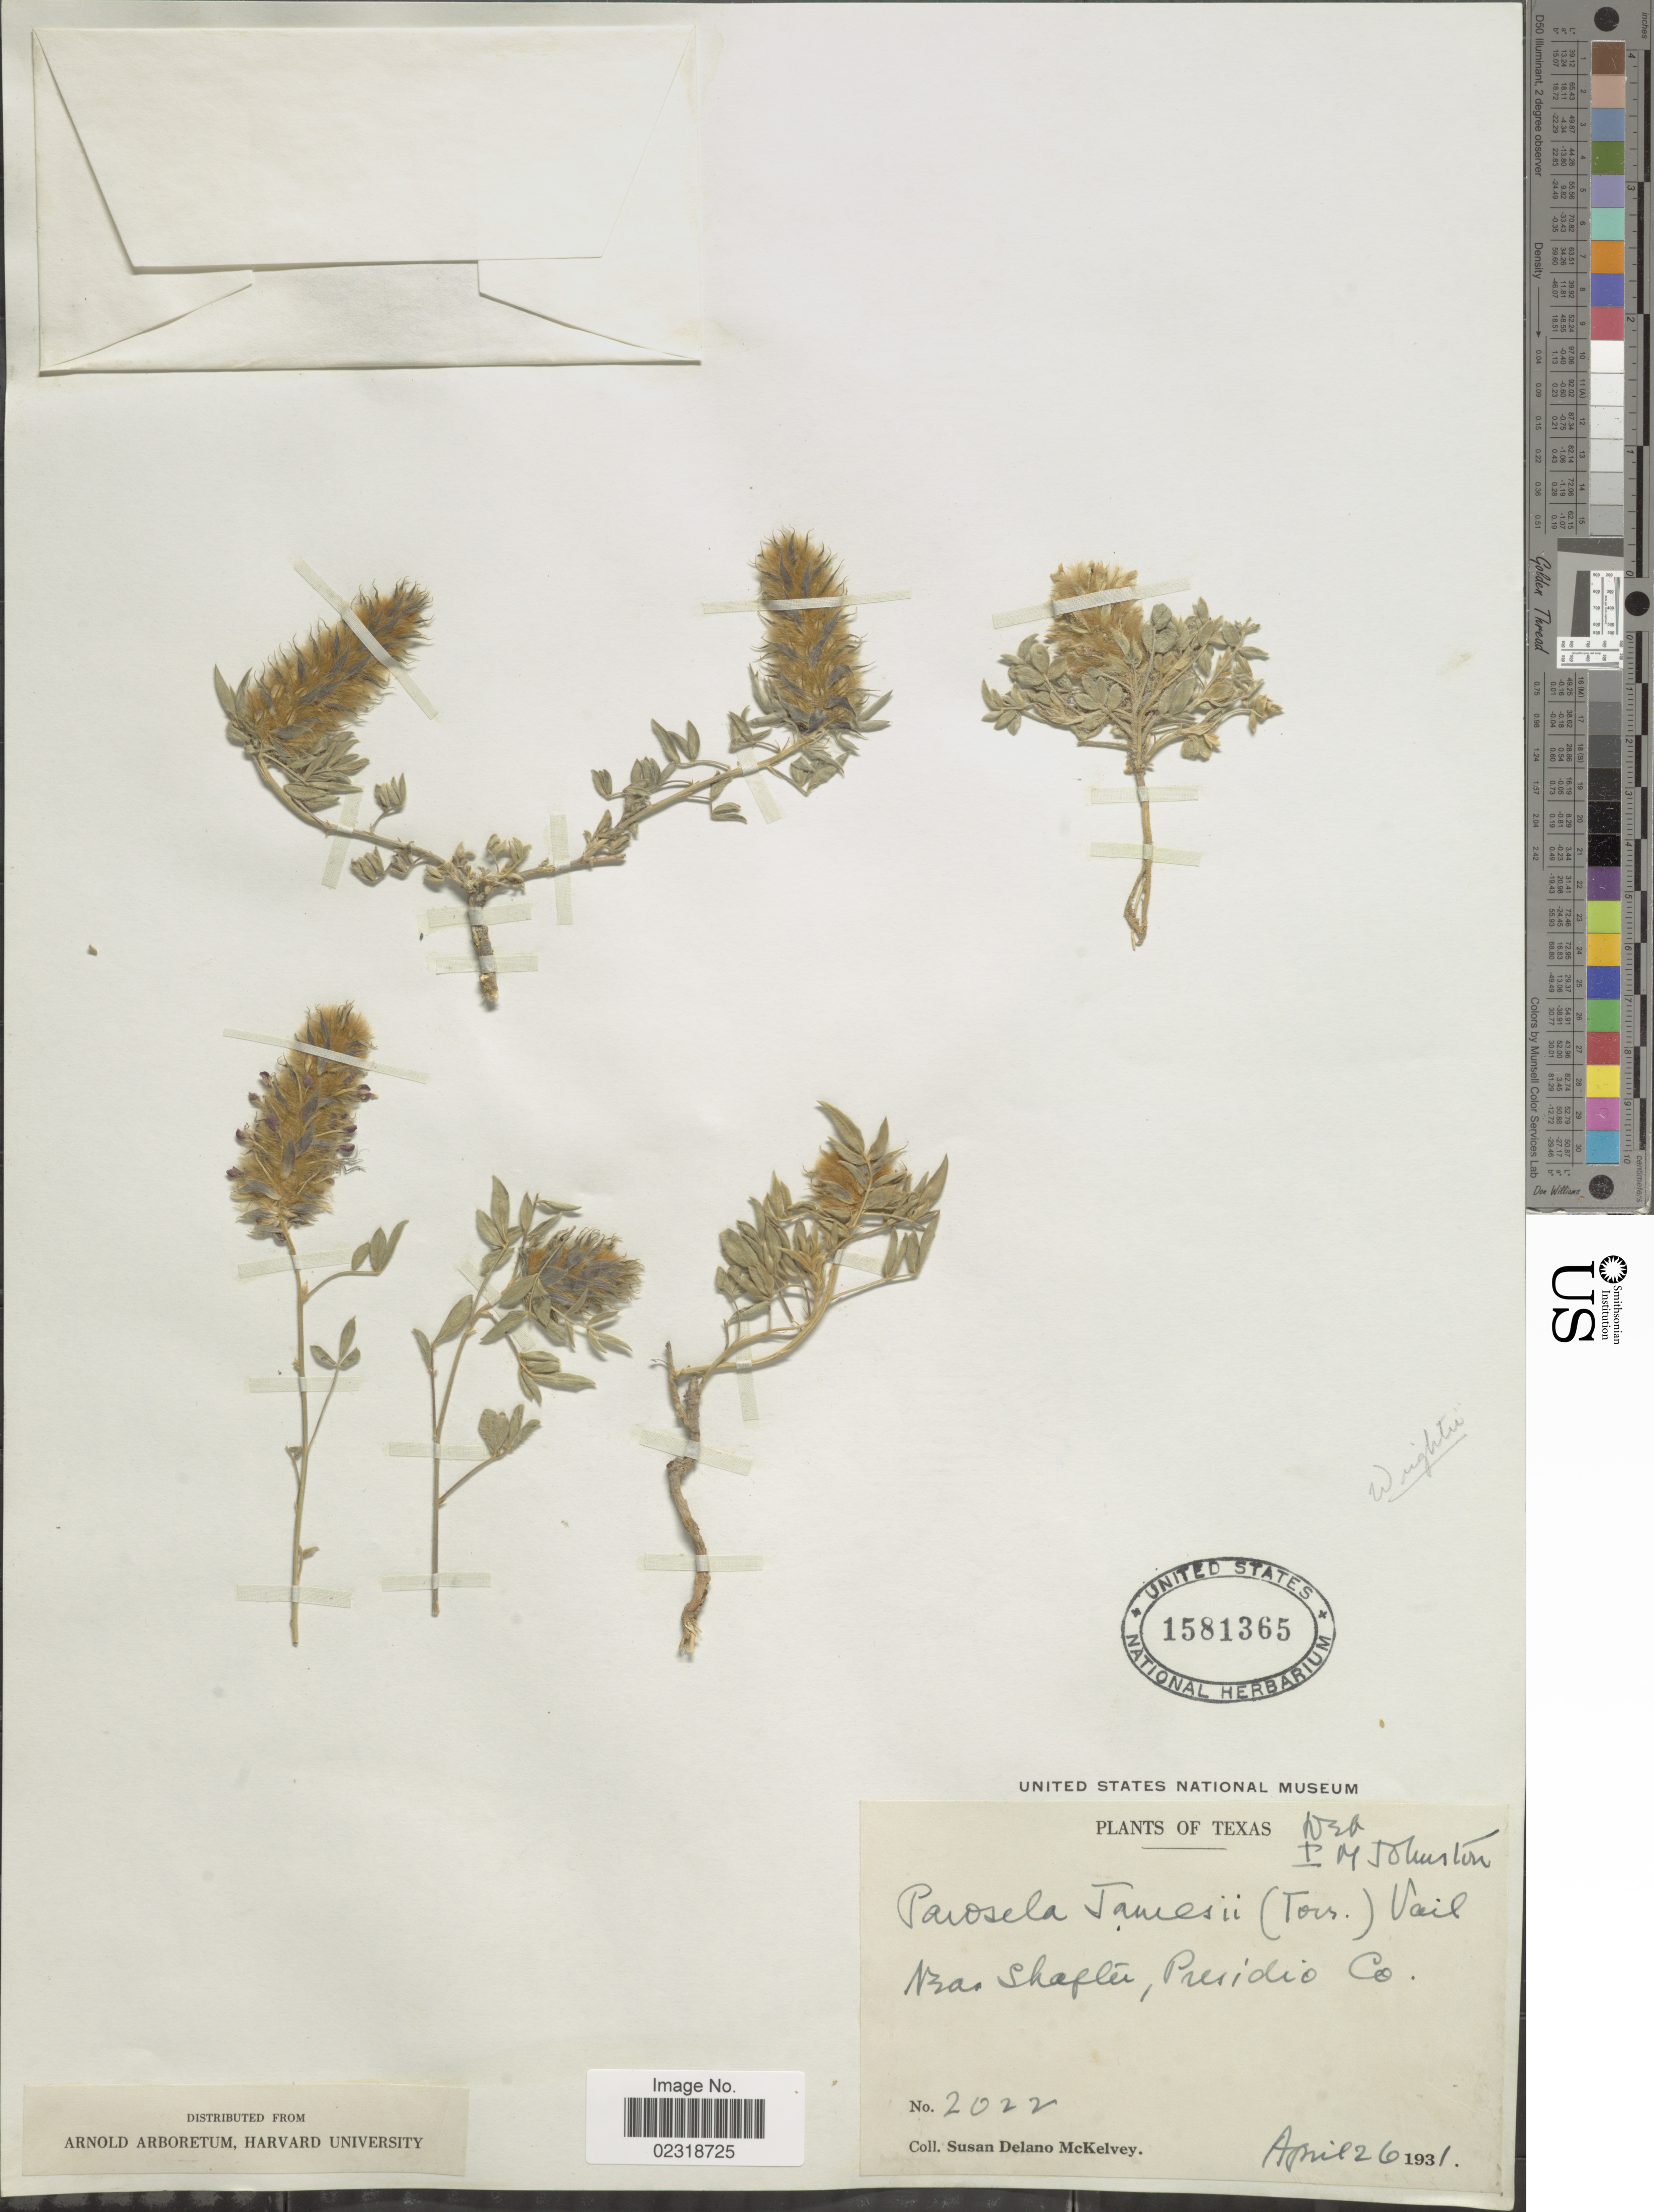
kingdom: Plantae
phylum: Tracheophyta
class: Magnoliopsida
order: Fabales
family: Fabaceae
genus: Dalea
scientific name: Dalea wrightii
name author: A. Gray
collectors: S. A. McKelvey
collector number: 2022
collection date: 1931-04-26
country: United States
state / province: Texas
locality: Near Shafter, Presidio Co.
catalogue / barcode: US 1581365